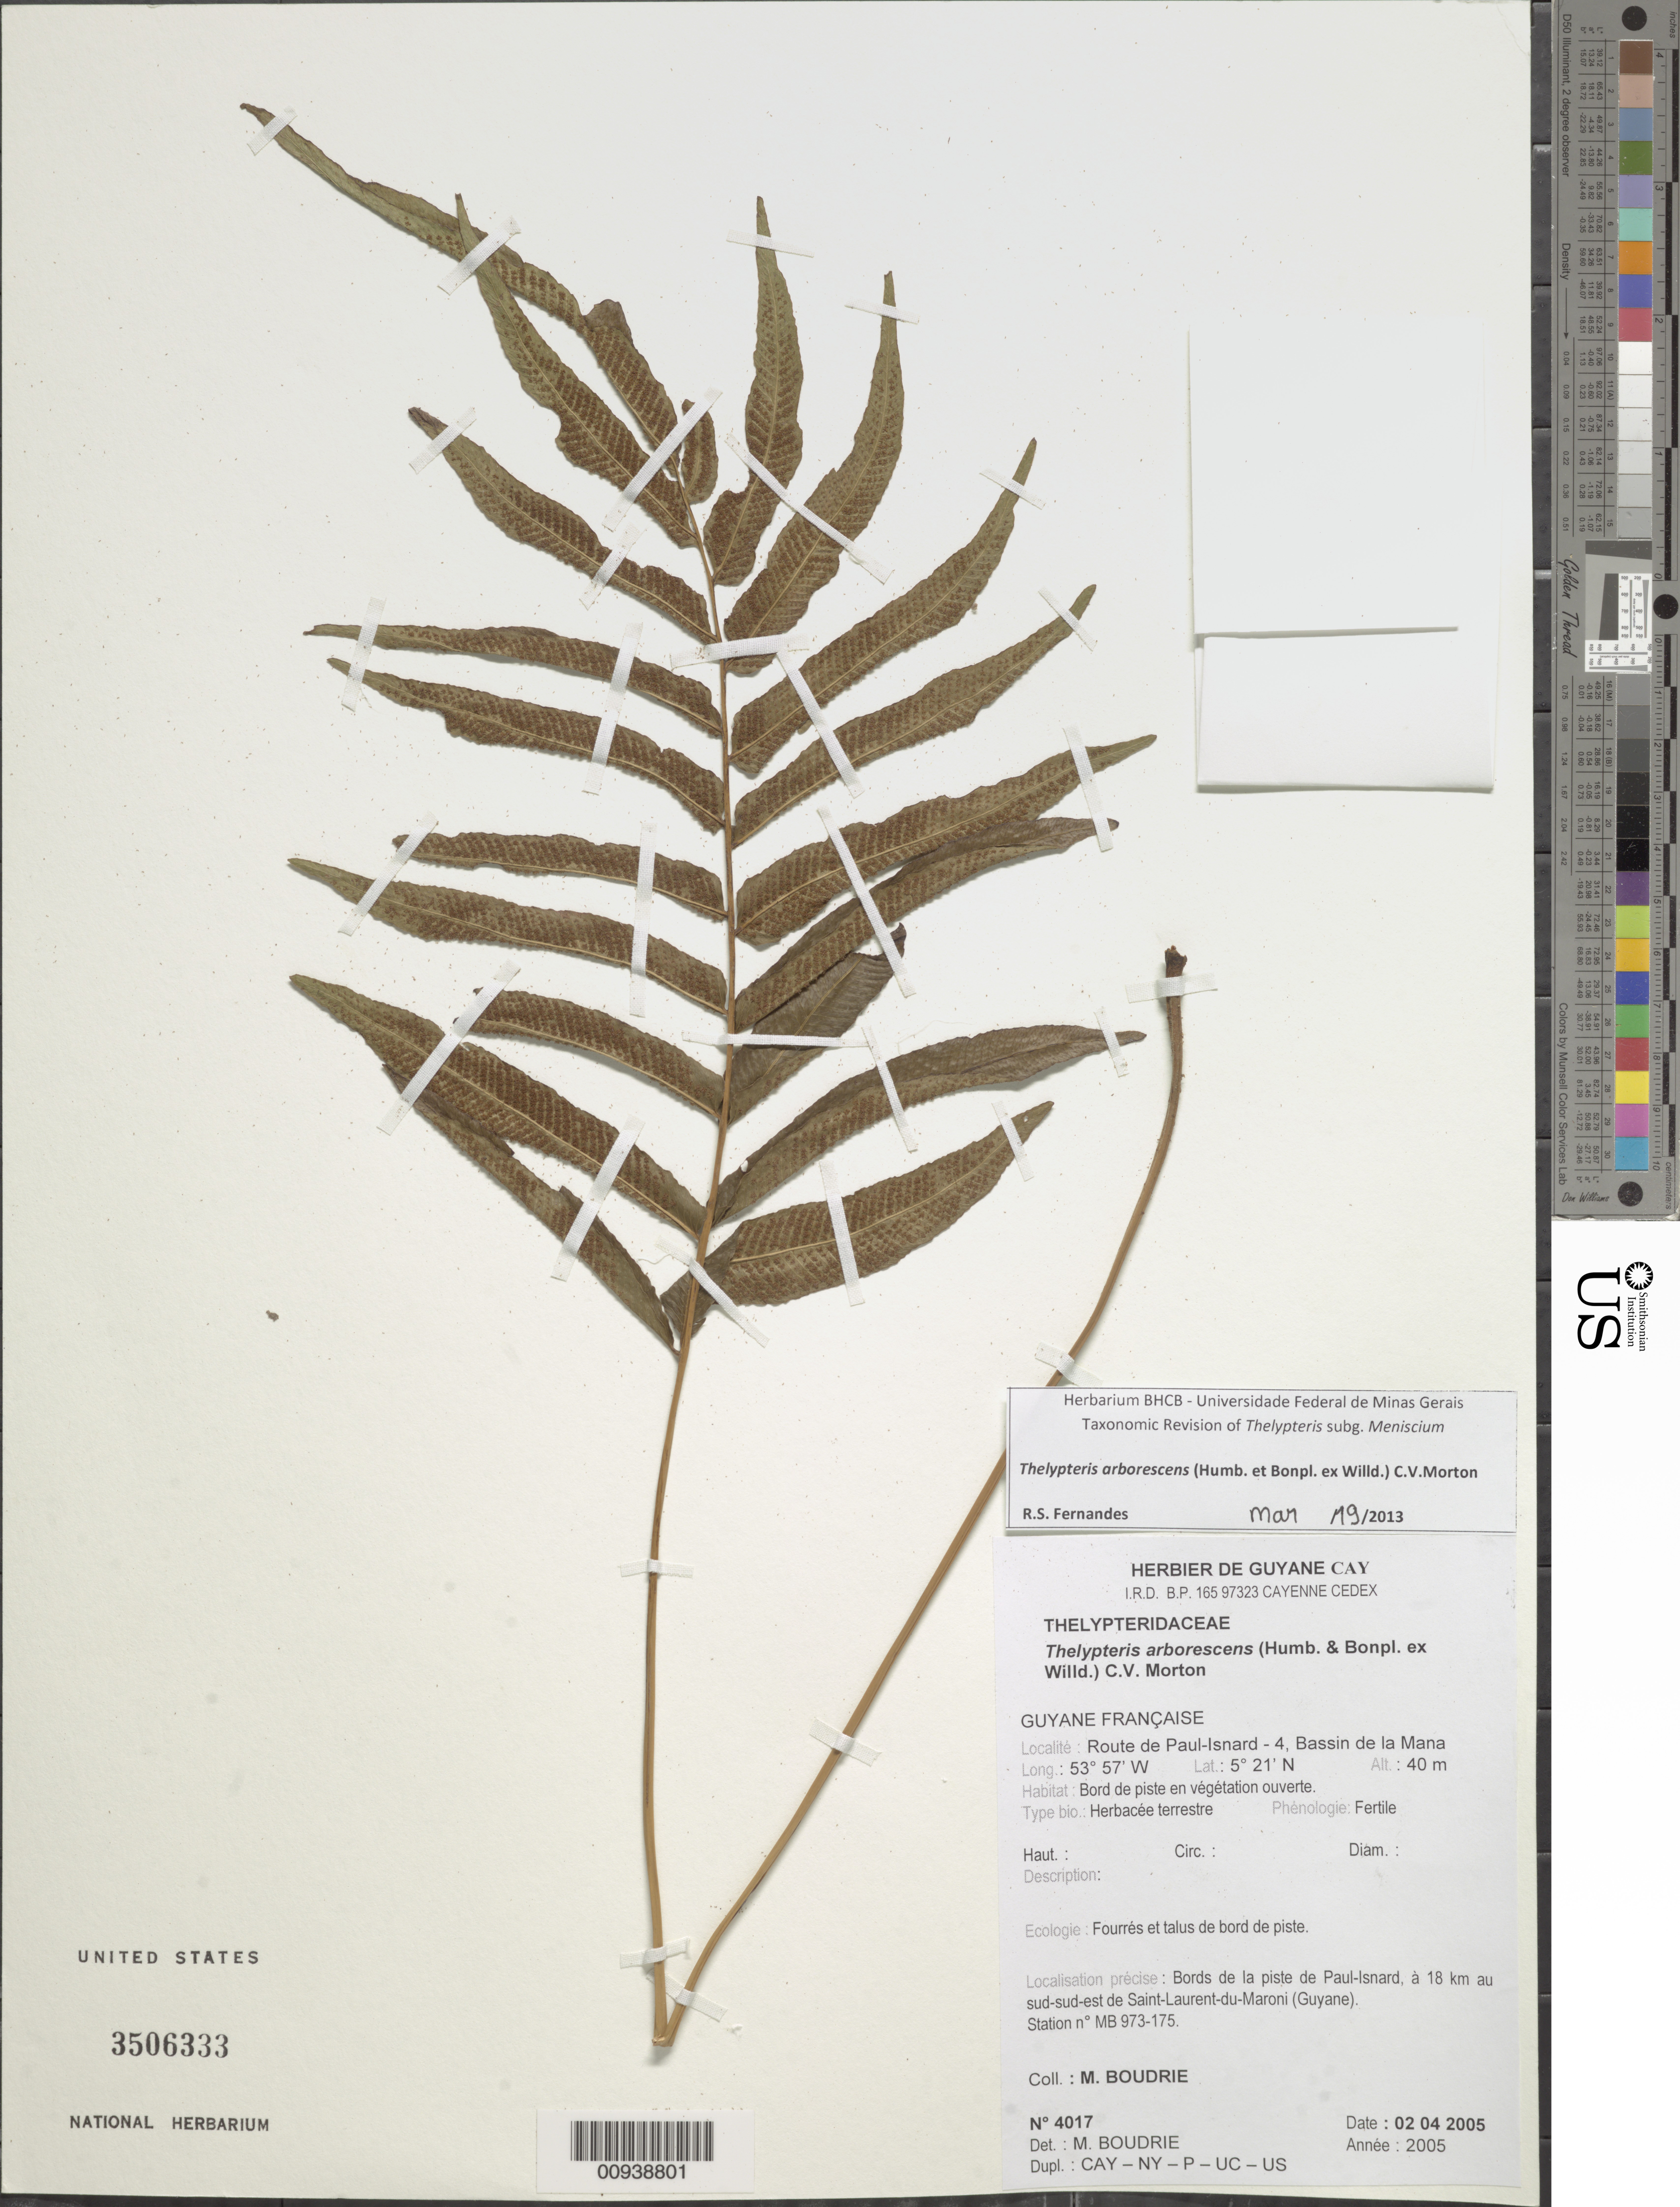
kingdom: Plantae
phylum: Tracheophyta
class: Polypodiopsida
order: Polypodiales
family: Thelypteridaceae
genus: Meniscium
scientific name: Meniscium arborescens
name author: Humb. & Bonpl. ex Willd.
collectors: M. Boudrie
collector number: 4017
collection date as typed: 2-Apr-05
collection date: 2005-04-02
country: French Guiana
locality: Bassin de Mana, route de Paul-Isnard, 18 km SSE de Saint Laurent du Maroni (Guyane), Station No. MB 973-175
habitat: Fourrés et talus de bord de piste, végétation ouverte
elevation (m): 40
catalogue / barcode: US 3506333